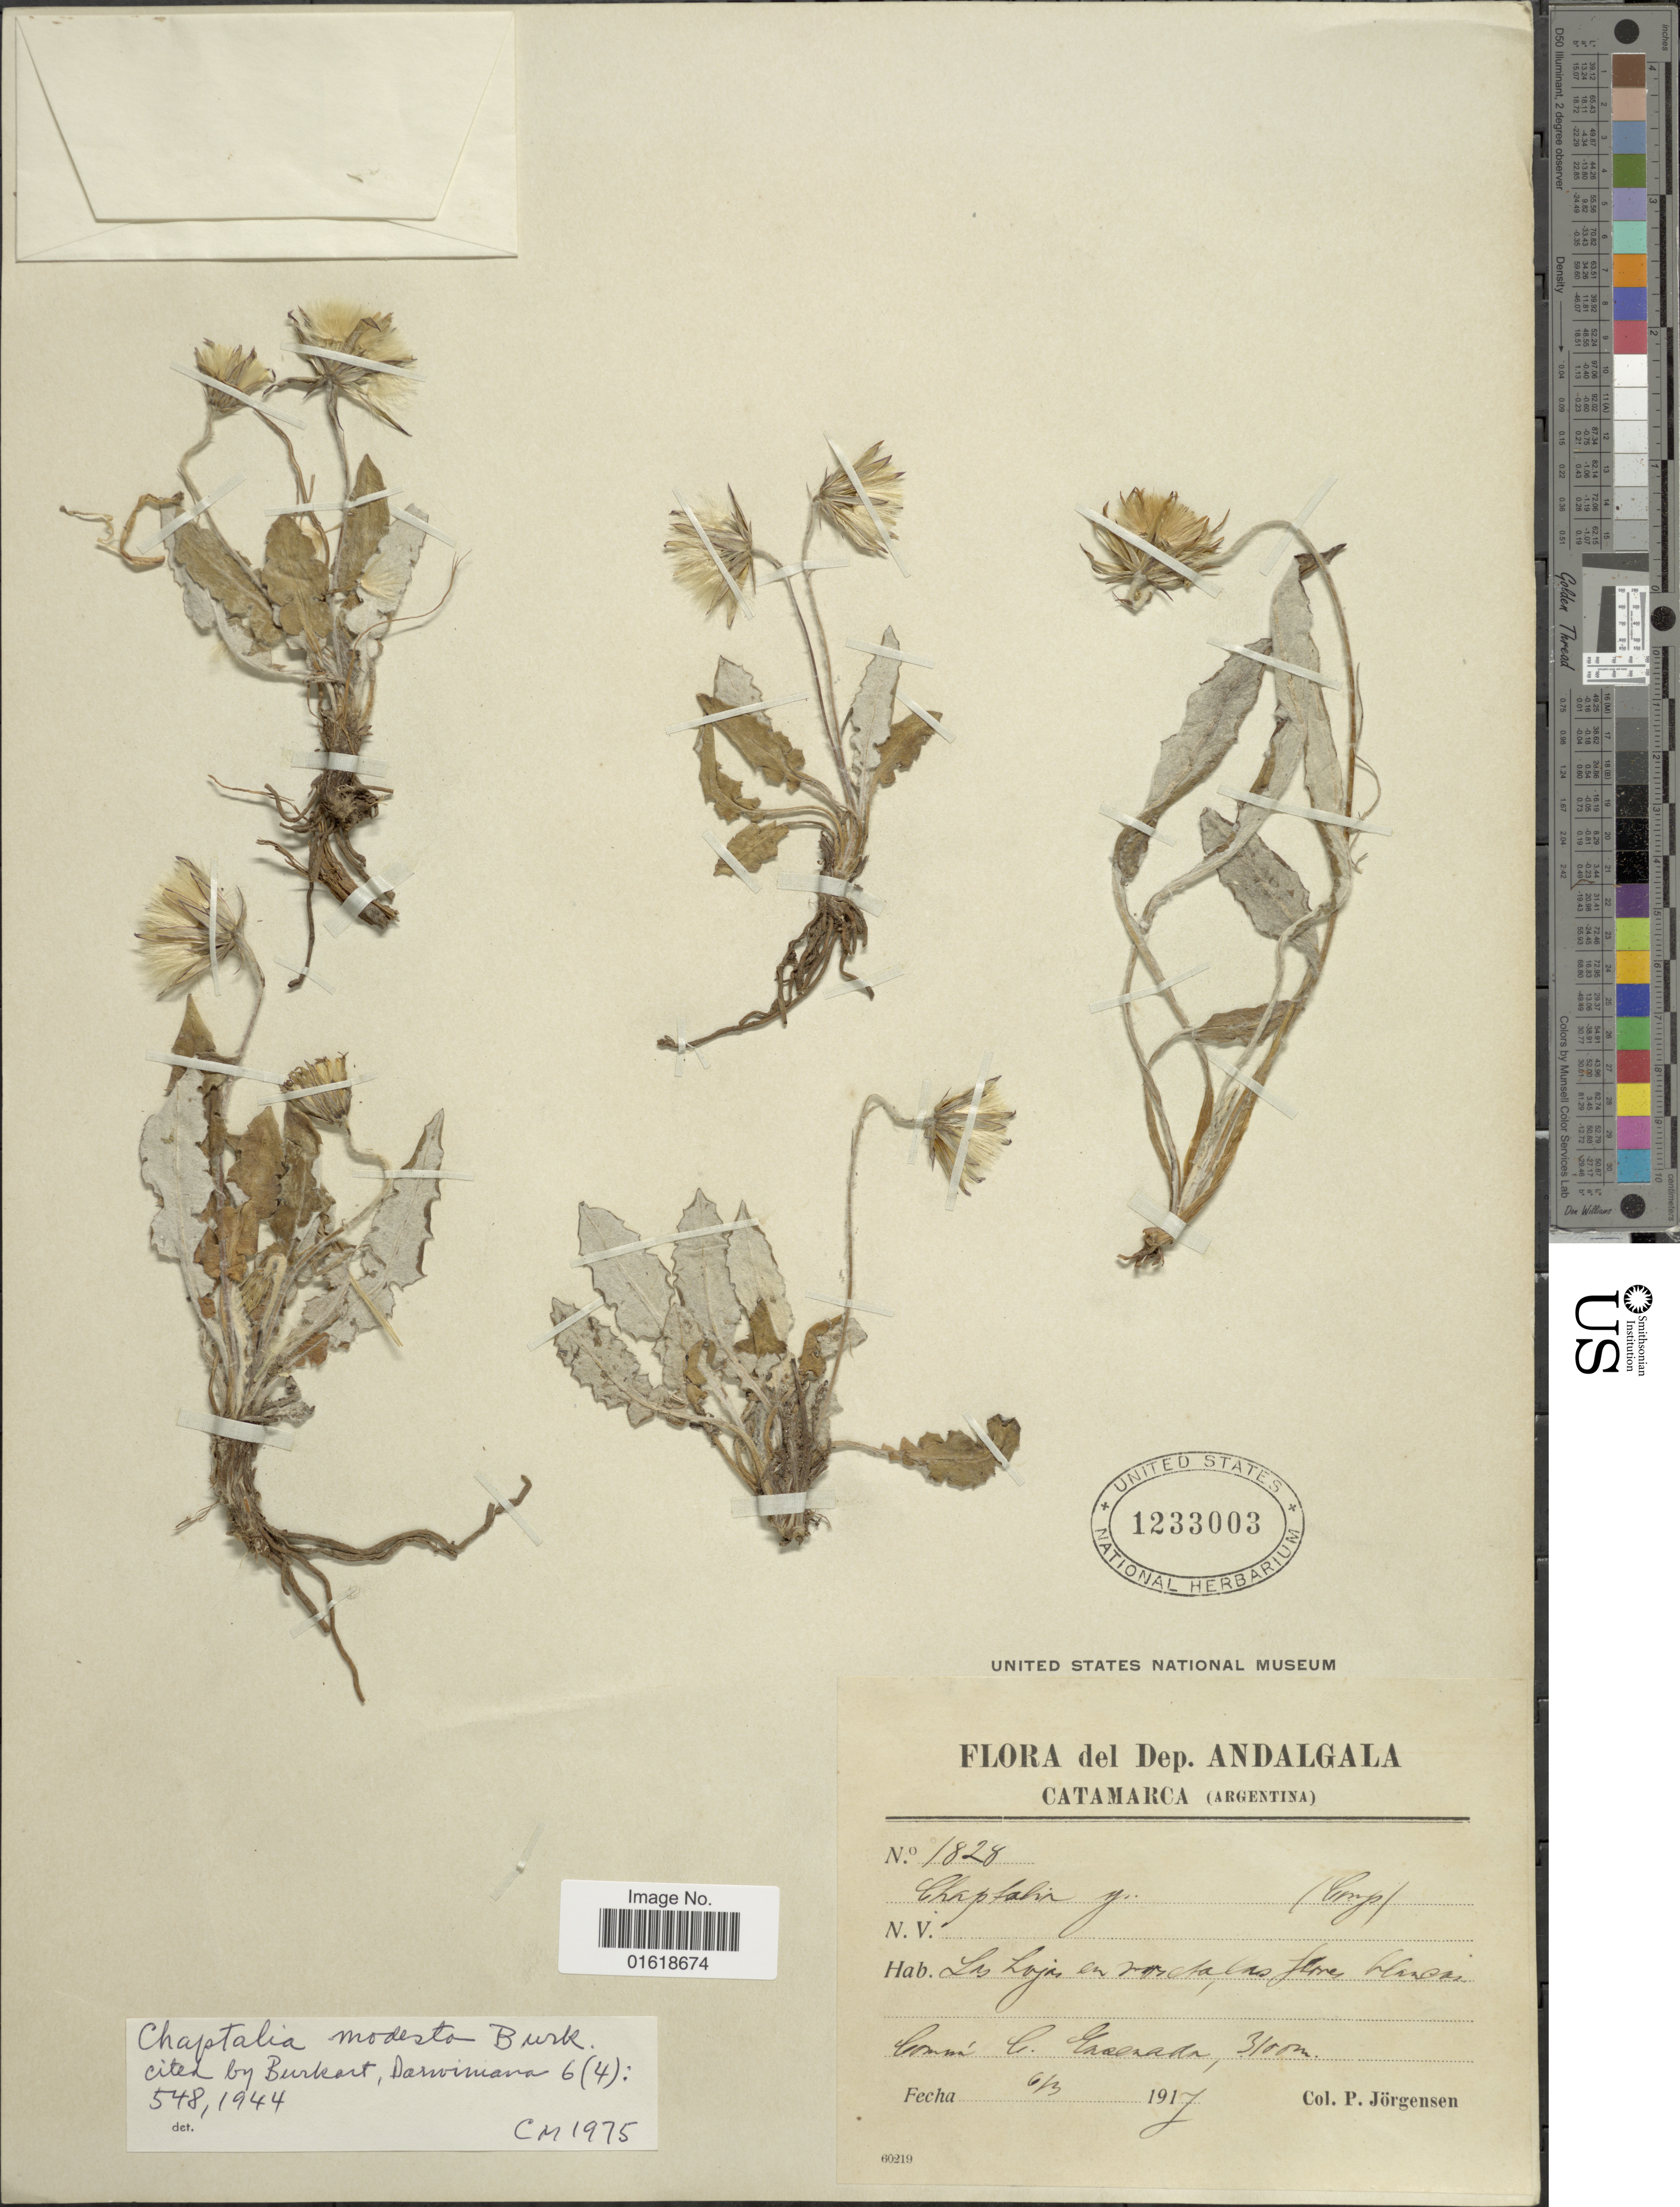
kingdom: Plantae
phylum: Tracheophyta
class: Magnoliopsida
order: Asterales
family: Asteraceae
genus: Chaptalia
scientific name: Chaptalia modesta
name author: Burkart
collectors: P. Jörgensen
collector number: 1828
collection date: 1917-03-06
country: Argentina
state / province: Catamarca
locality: Dep. Andalgala.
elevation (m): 3100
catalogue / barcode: US 1233003